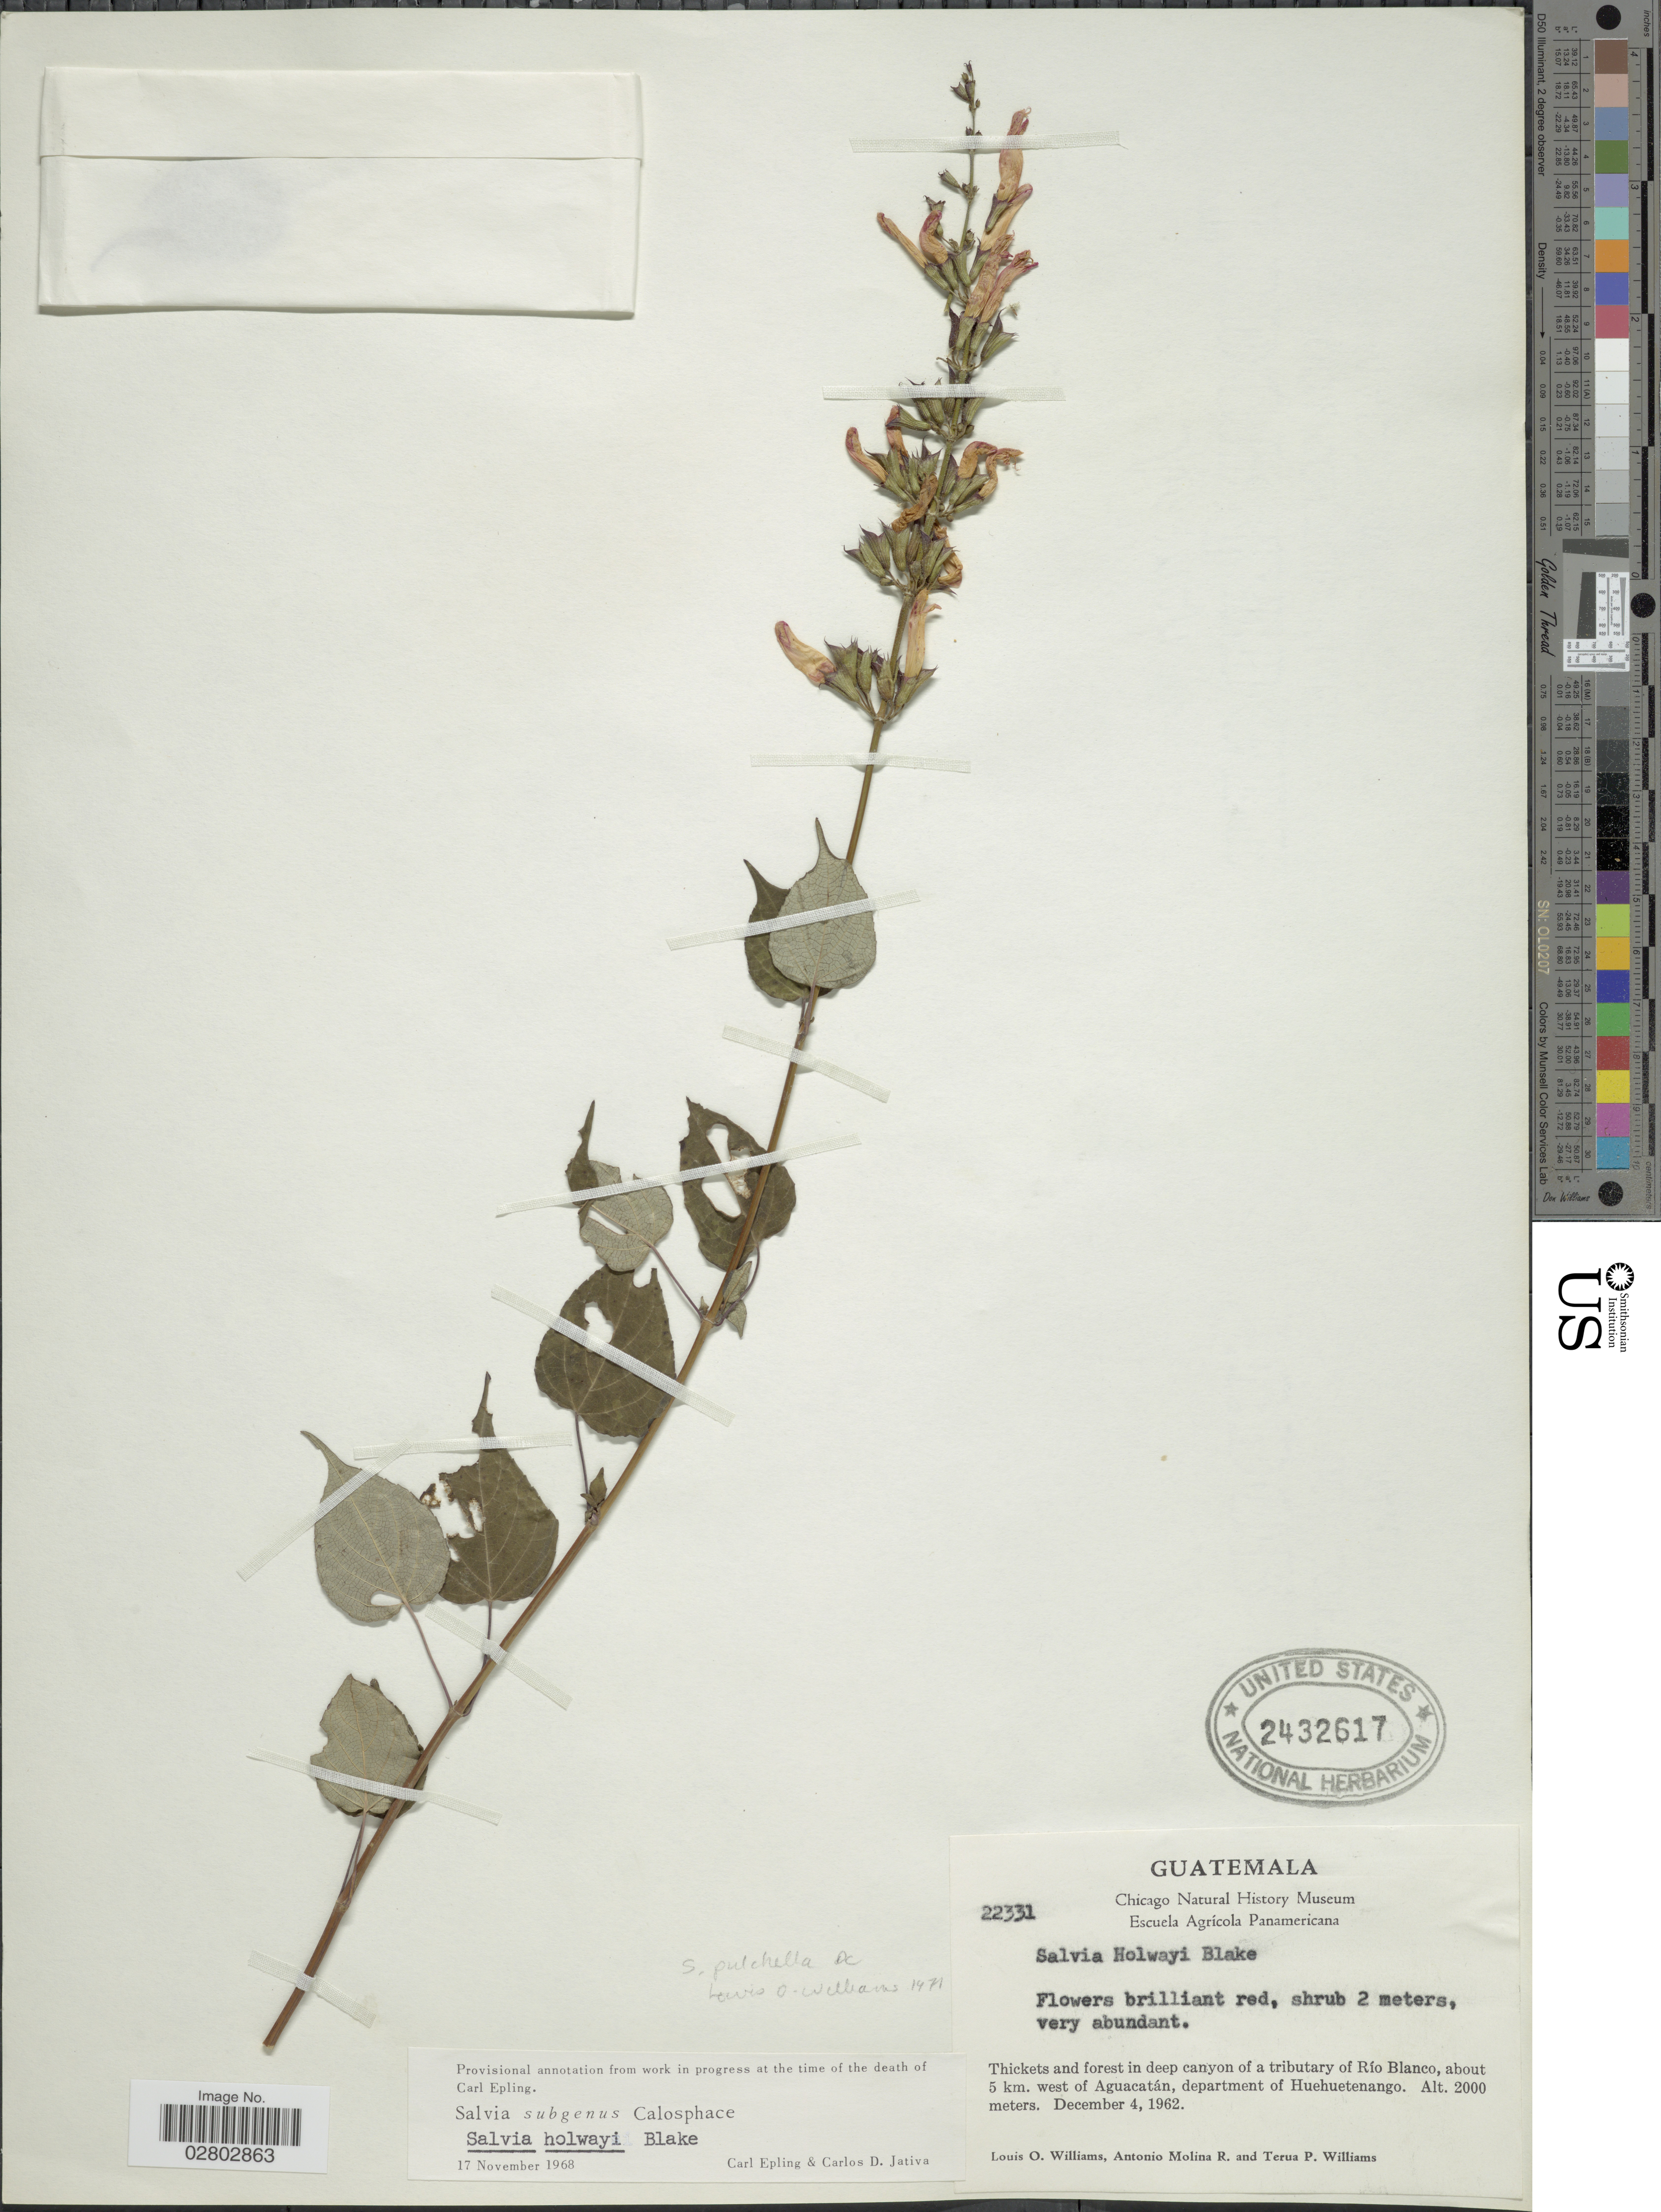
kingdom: Plantae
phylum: Tracheophyta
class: Magnoliopsida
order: Lamiales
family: Lamiaceae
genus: Salvia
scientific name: Salvia pulchella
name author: DC.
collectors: L. O. Williams, A. Molina R. & T. Williams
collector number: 22331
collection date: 1962-12-04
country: Guatemala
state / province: Huehuetenango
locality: Thickets and forest in deep canyon of a tributary of Río Blanco, about 5 km. west of Aguacatán, department of Huehuetenango.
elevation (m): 2000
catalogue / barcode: US 2432617